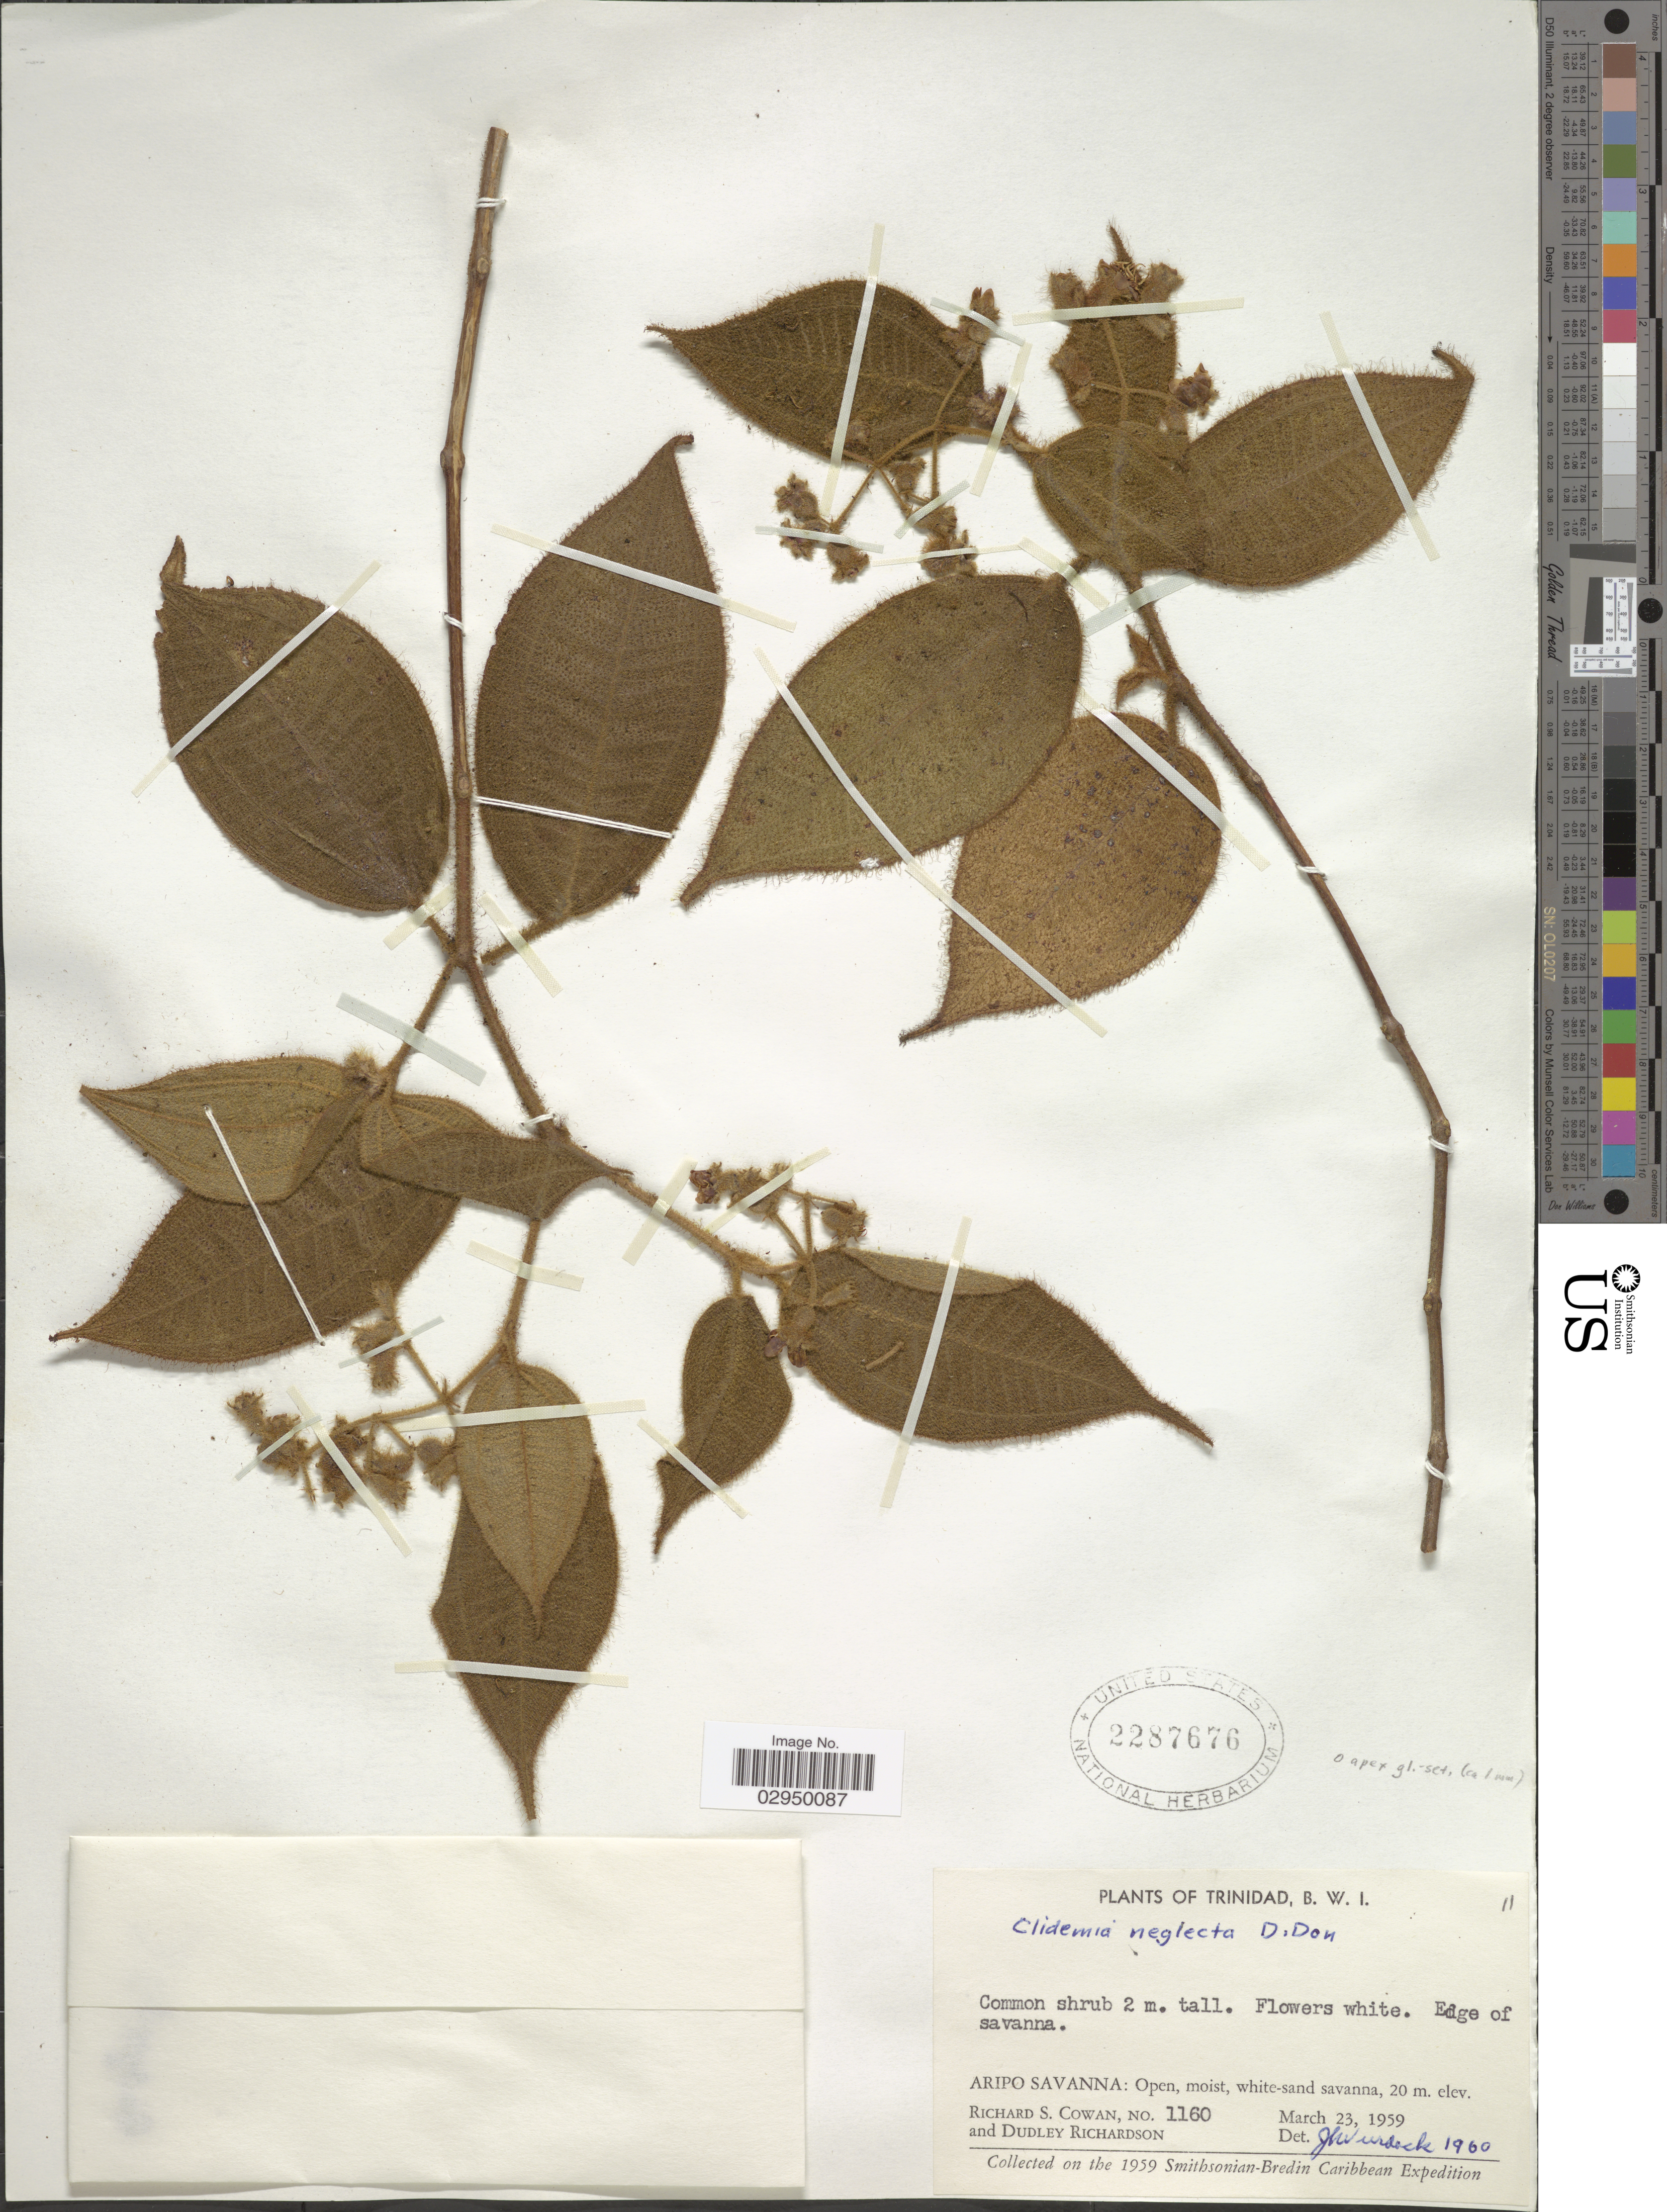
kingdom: Plantae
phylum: Tracheophyta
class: Magnoliopsida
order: Myrtales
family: Melastomataceae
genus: Clidemia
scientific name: Clidemia urceolata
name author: DC.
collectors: R. S. Cowan & D. Richardson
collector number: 1160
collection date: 1959-03-23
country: Trinidad and Tobago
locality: Trinidad, B.W.I. Aripo Savanna.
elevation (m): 20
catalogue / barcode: US 2287676